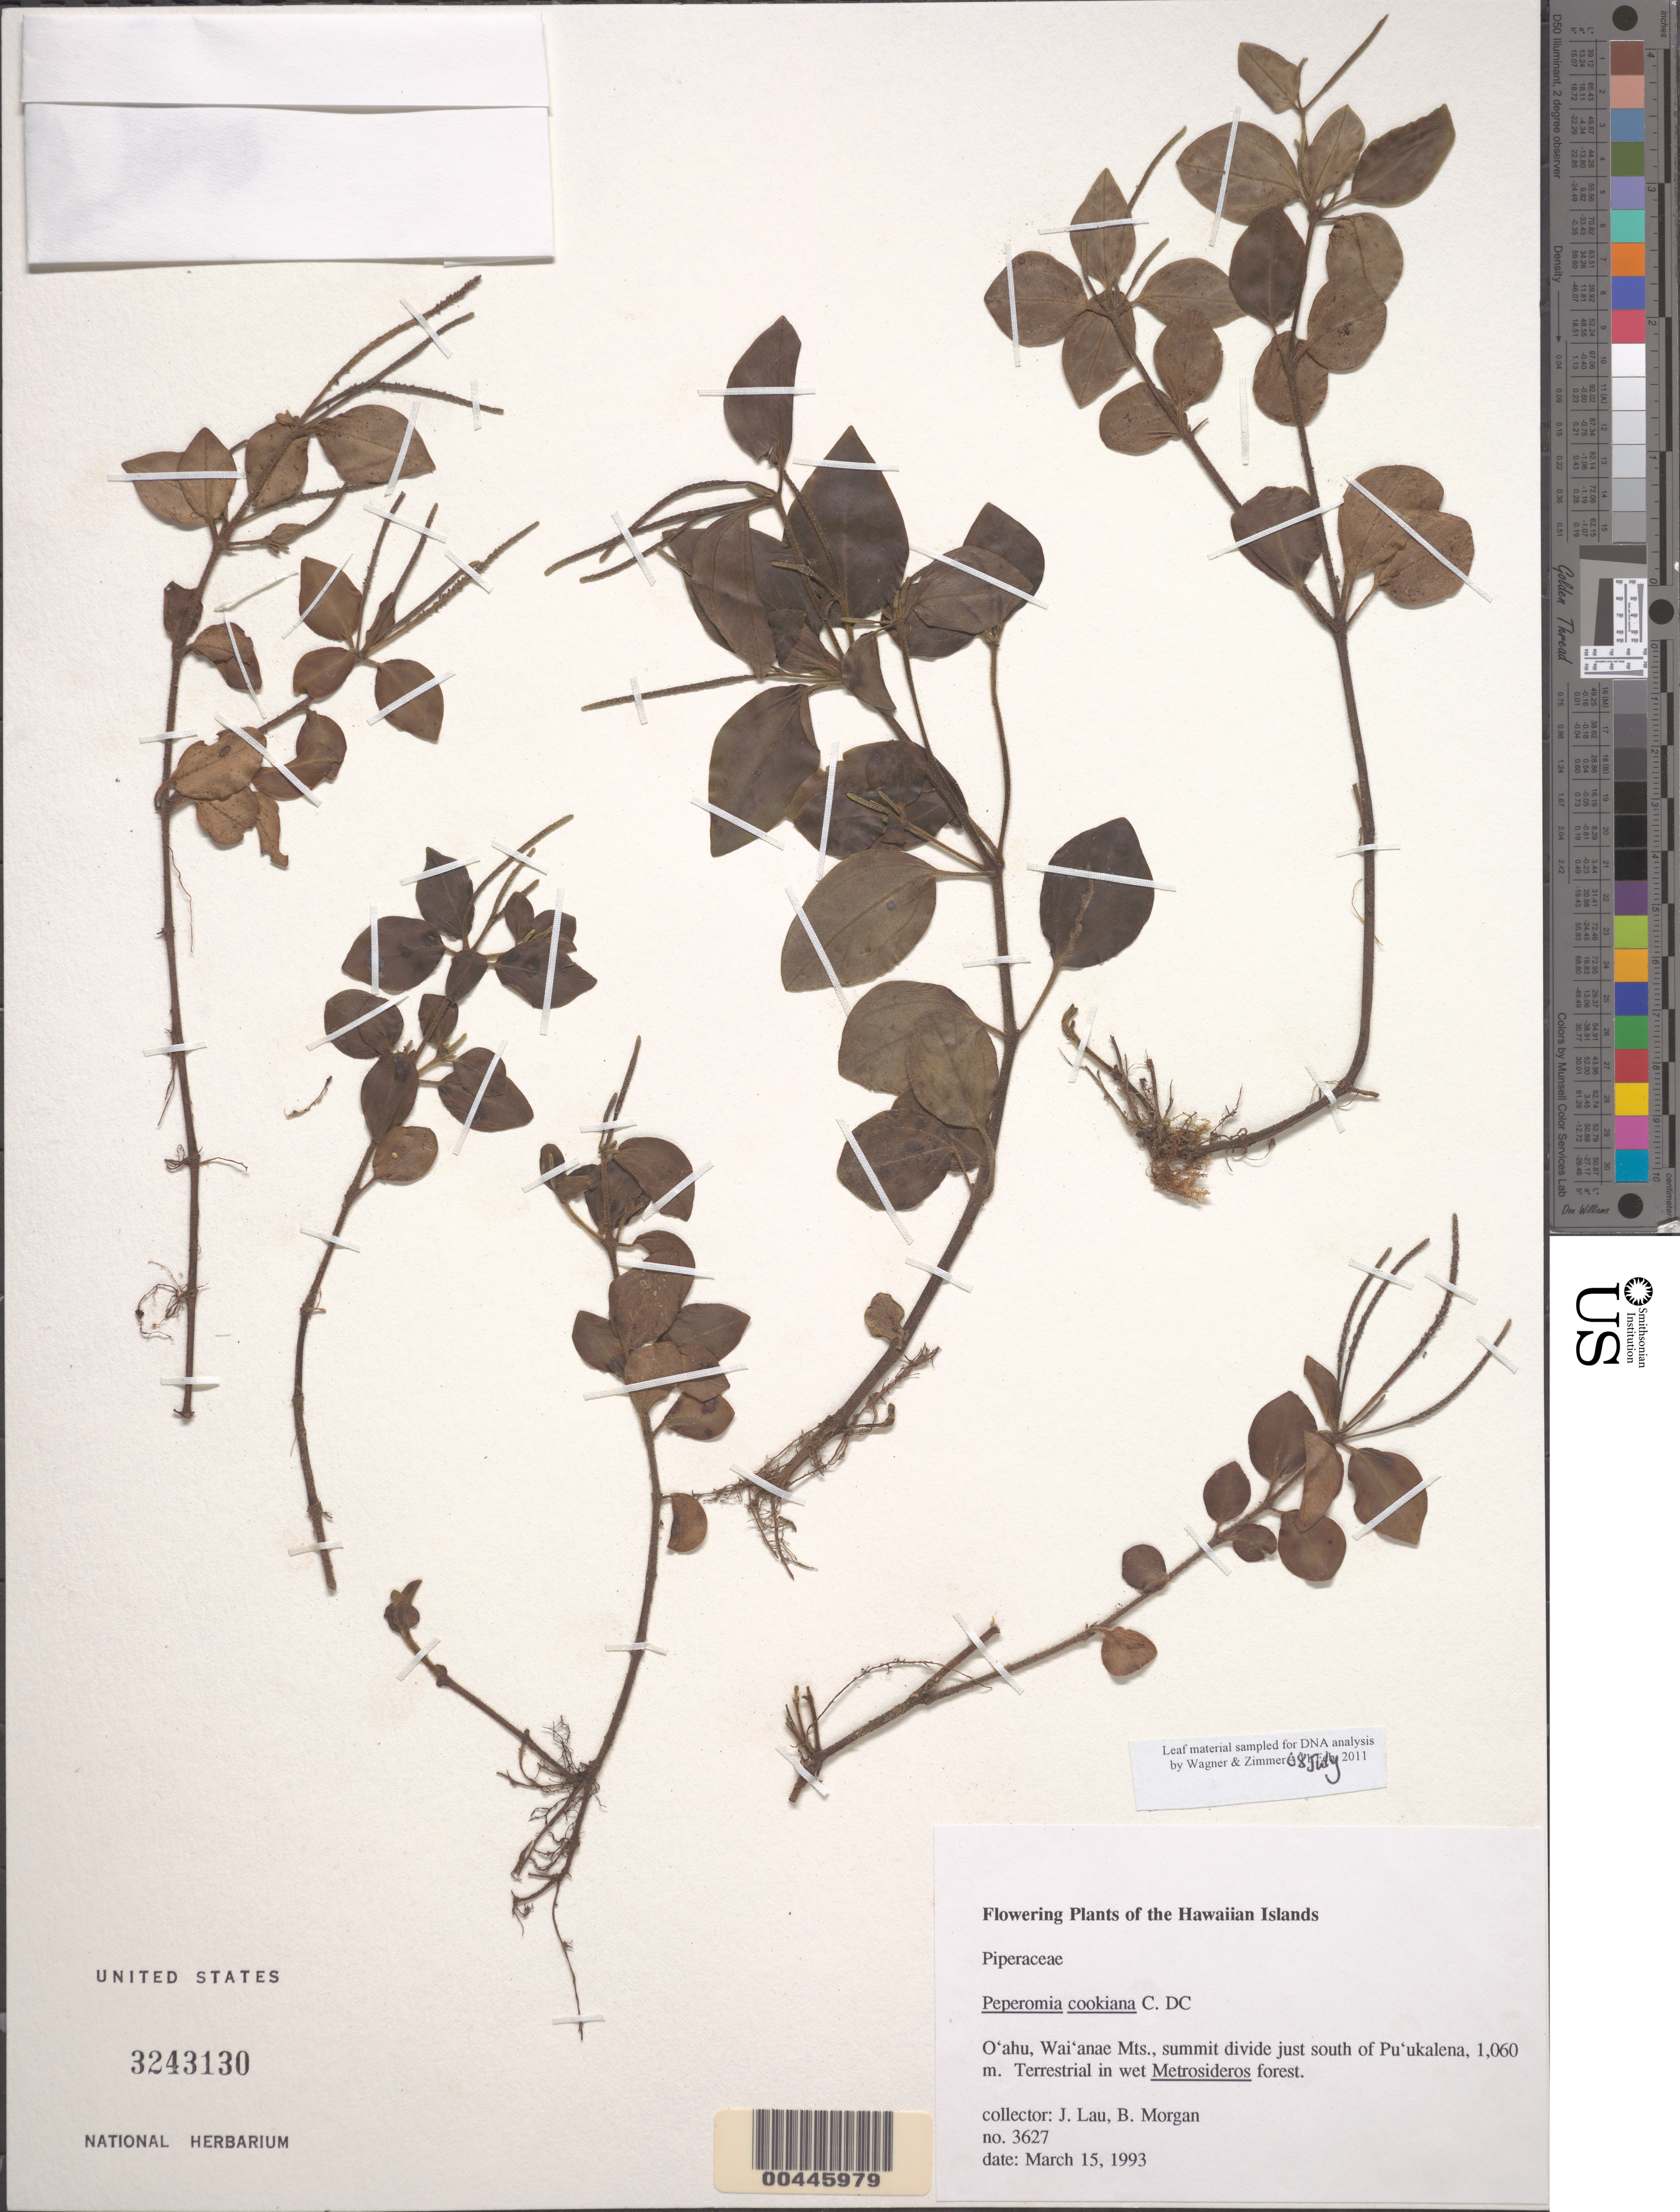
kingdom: Plantae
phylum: Tracheophyta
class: Magnoliopsida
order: Piperales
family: Piperaceae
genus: Peperomia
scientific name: Peperomia cookiana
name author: C. DC.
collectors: J. Lau & B. Morgan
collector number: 3627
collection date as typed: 15 Mar 1993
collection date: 1993-03-15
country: United States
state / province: Hawaii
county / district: Honolulu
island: Oahu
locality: Waianae Mts., summit divide just S of Puukalena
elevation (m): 1060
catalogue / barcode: US 3243130